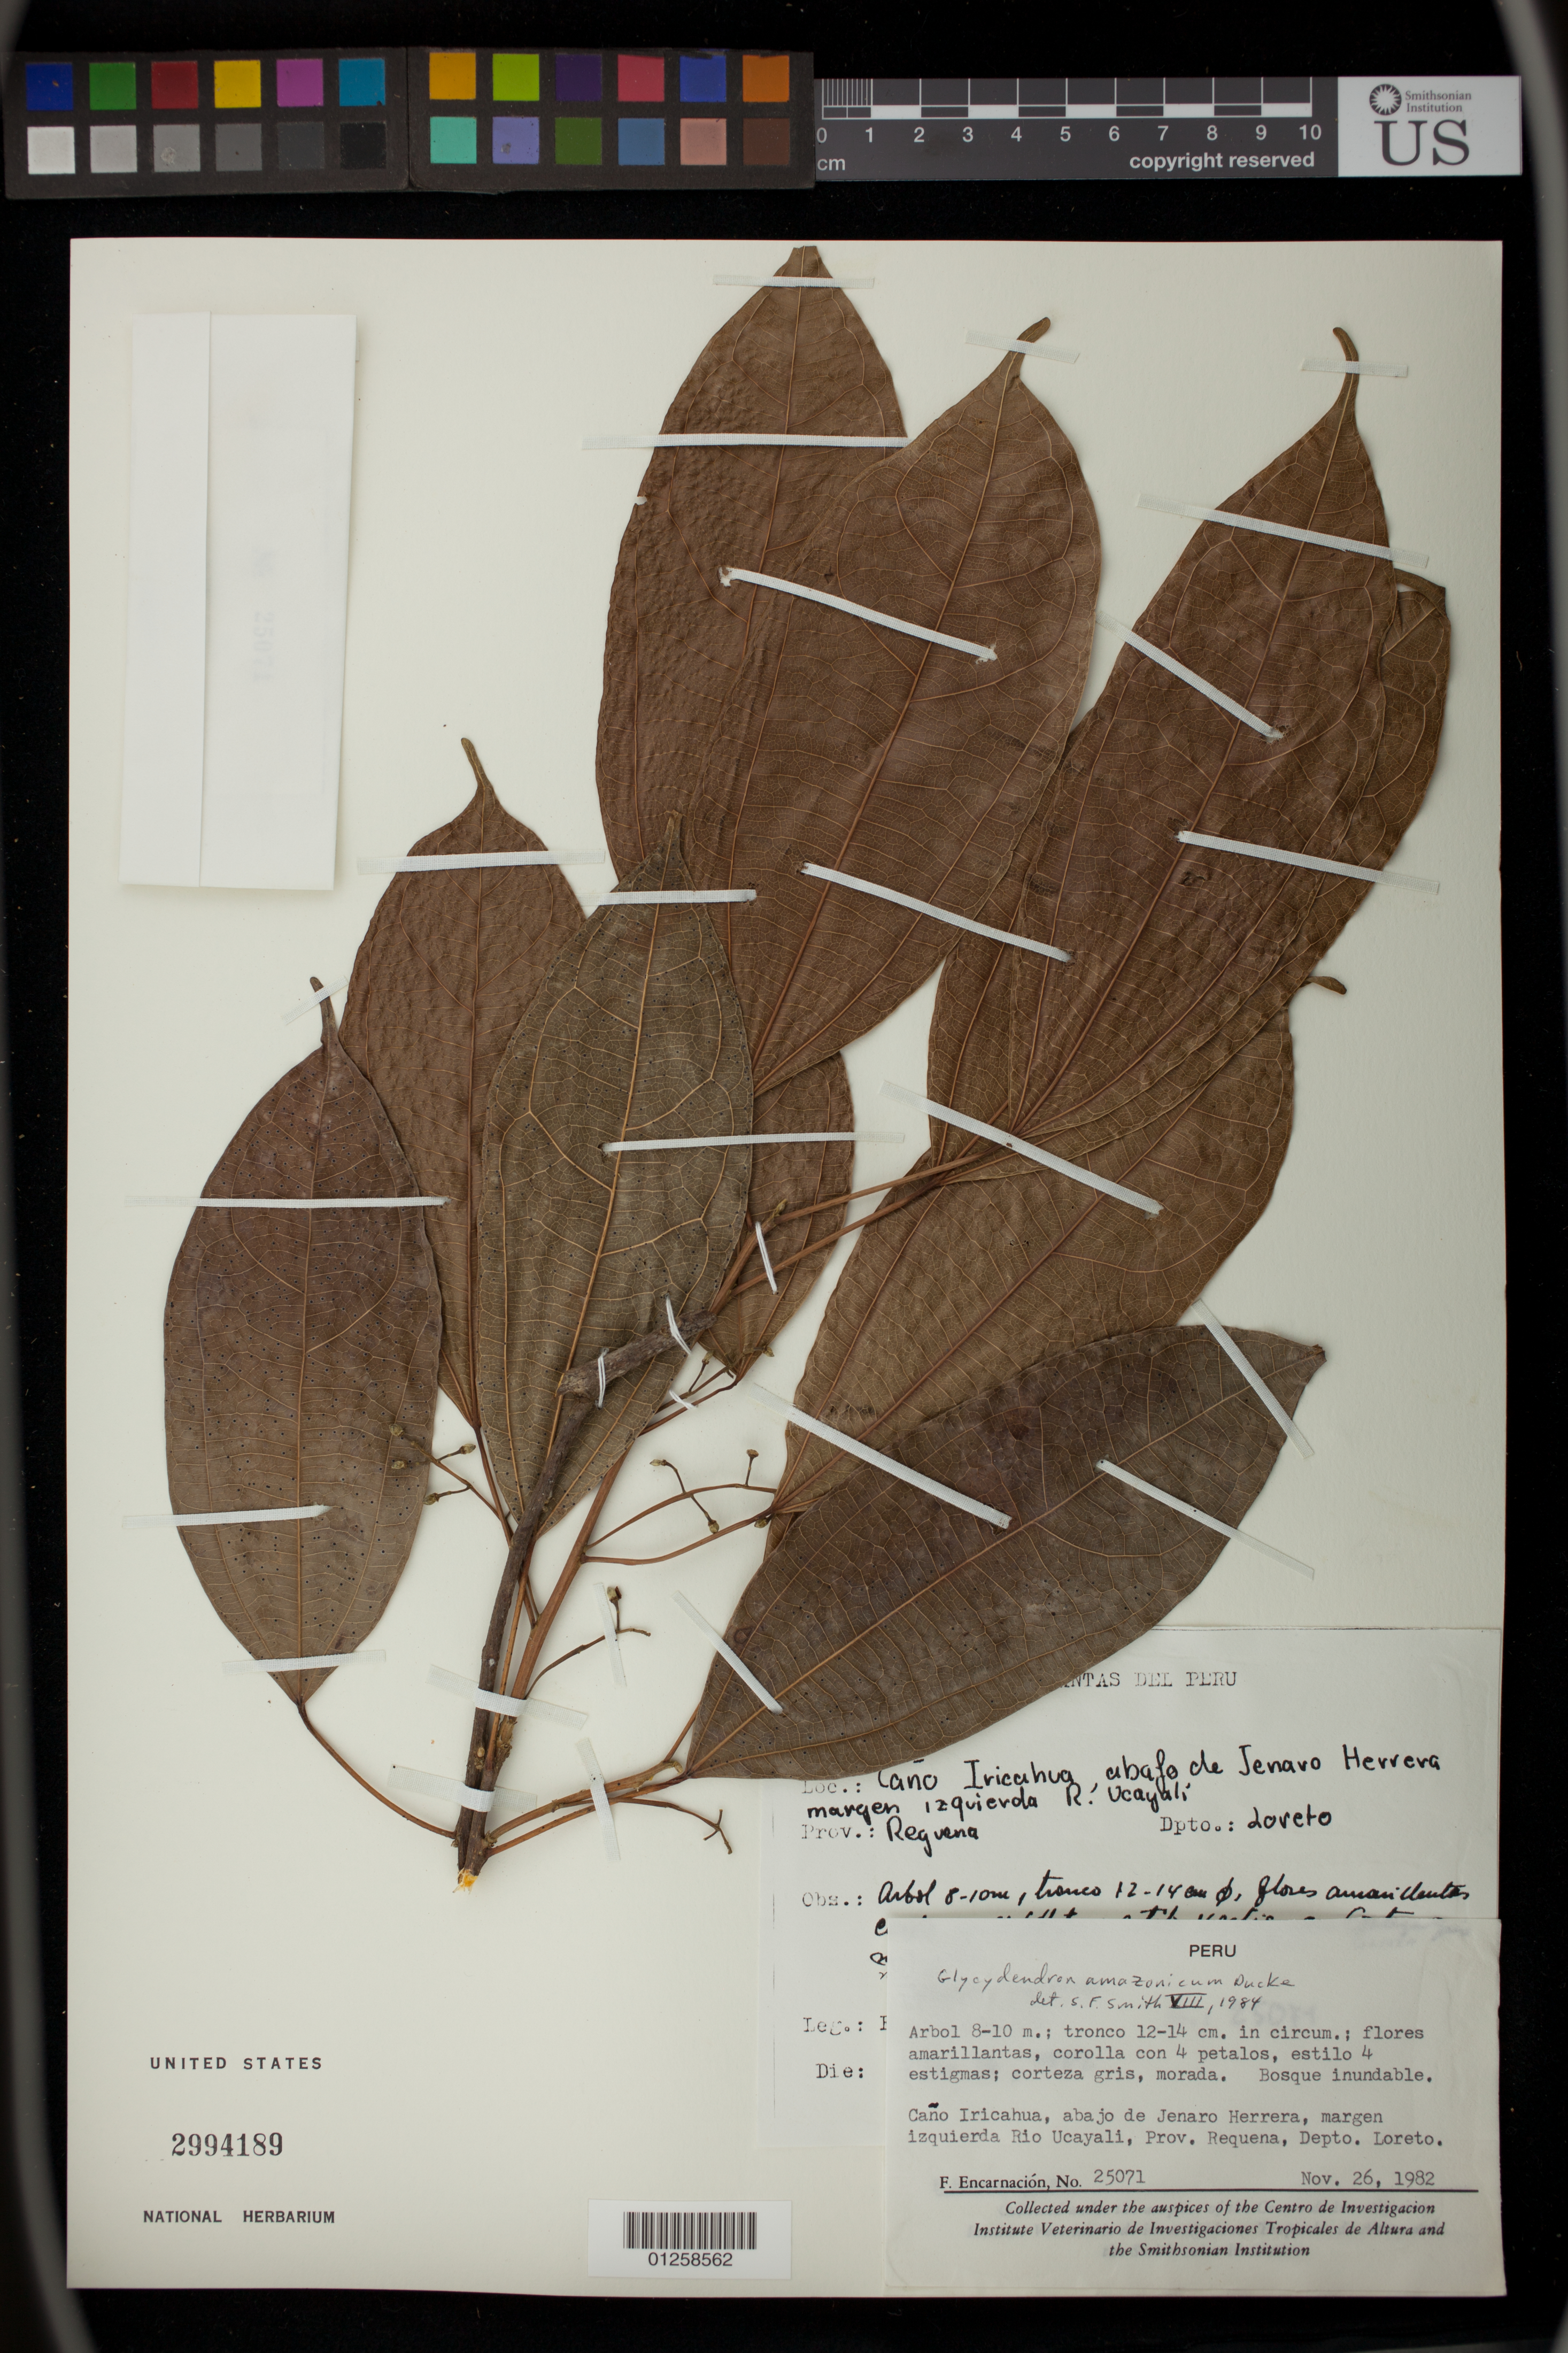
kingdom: Plantae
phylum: Tracheophyta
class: Magnoliopsida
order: Malpighiales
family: Euphorbiaceae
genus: Glycydendron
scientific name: Glycydendron amazonicum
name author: Ducke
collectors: F. Encarnación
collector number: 25071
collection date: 1982-11-26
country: Peru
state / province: Loreto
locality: Cano Iricahua, abajo de Jenaro Herrera, margen izquierda Rio Ucayali, Prov. Requena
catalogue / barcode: US 2994189